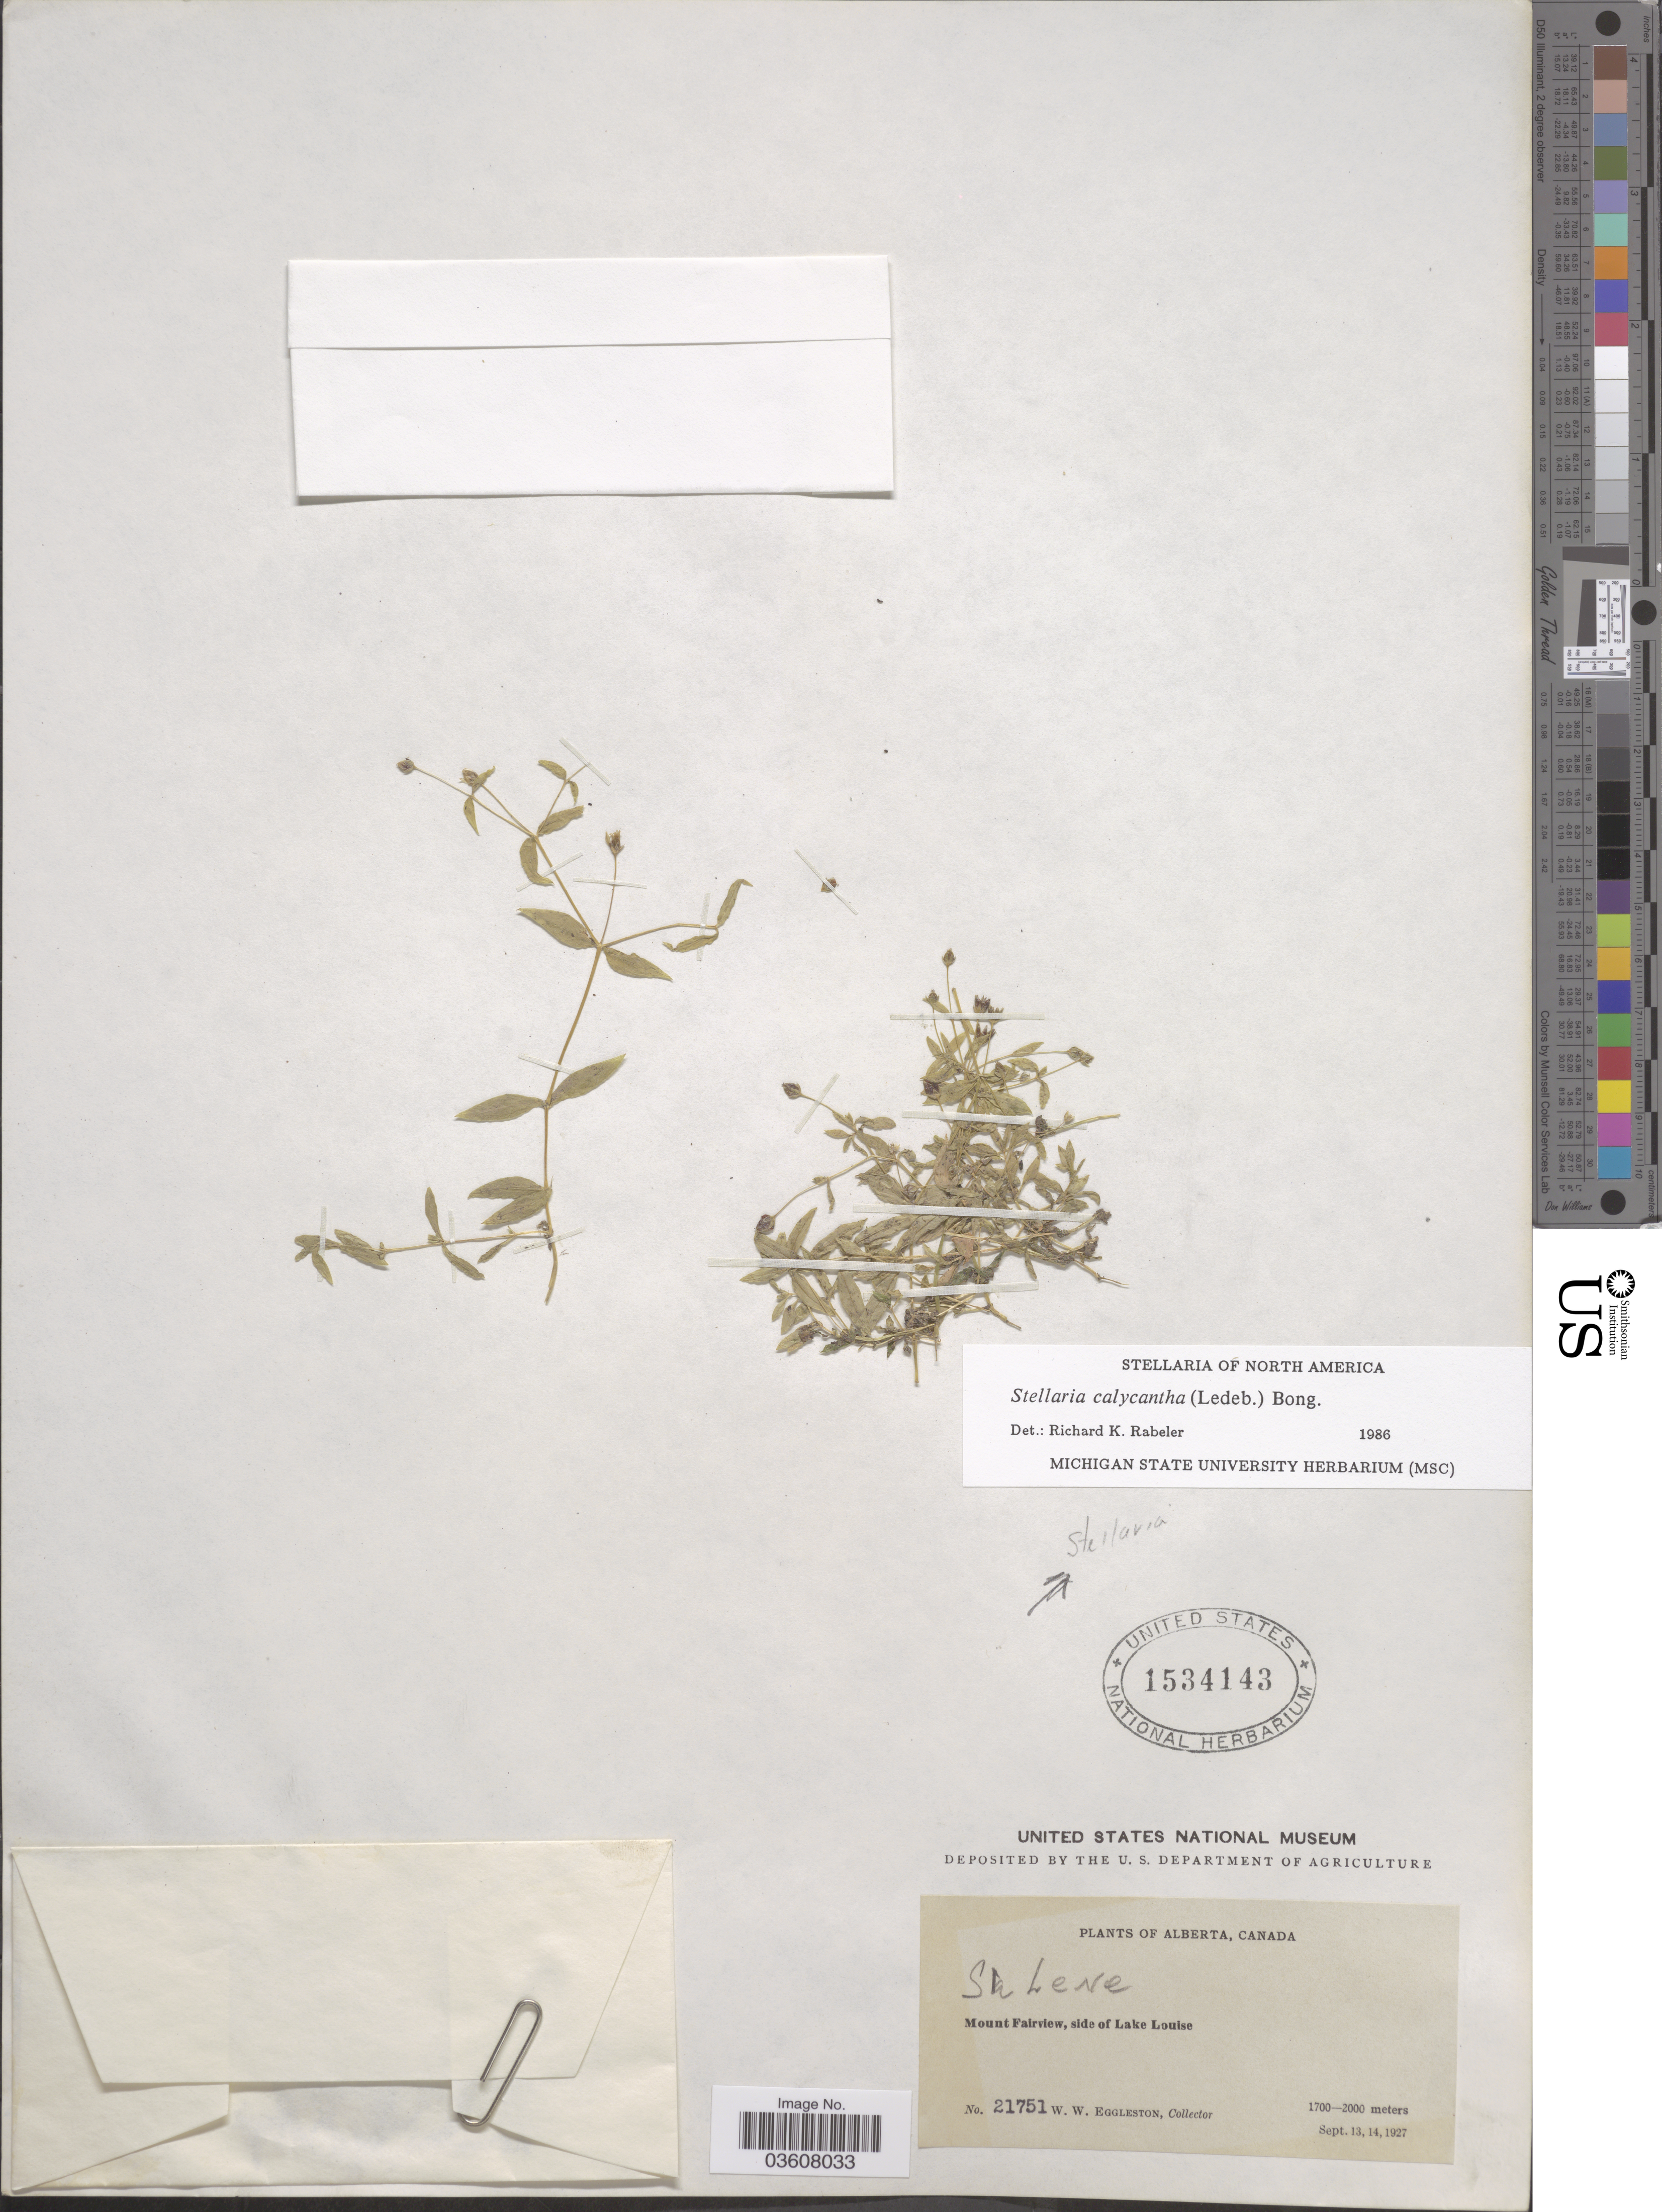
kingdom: Plantae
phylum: Tracheophyta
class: Magnoliopsida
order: Caryophyllales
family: Caryophyllaceae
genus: Stellaria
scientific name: Stellaria calycantha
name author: (Ledeb.) Bong.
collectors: W. W. Eggleston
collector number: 21751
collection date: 1927-09-13/1927-09-14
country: Canada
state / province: Alberta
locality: Mount Fairview, side of Lake Louise.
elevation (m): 1700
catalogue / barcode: US 1534143